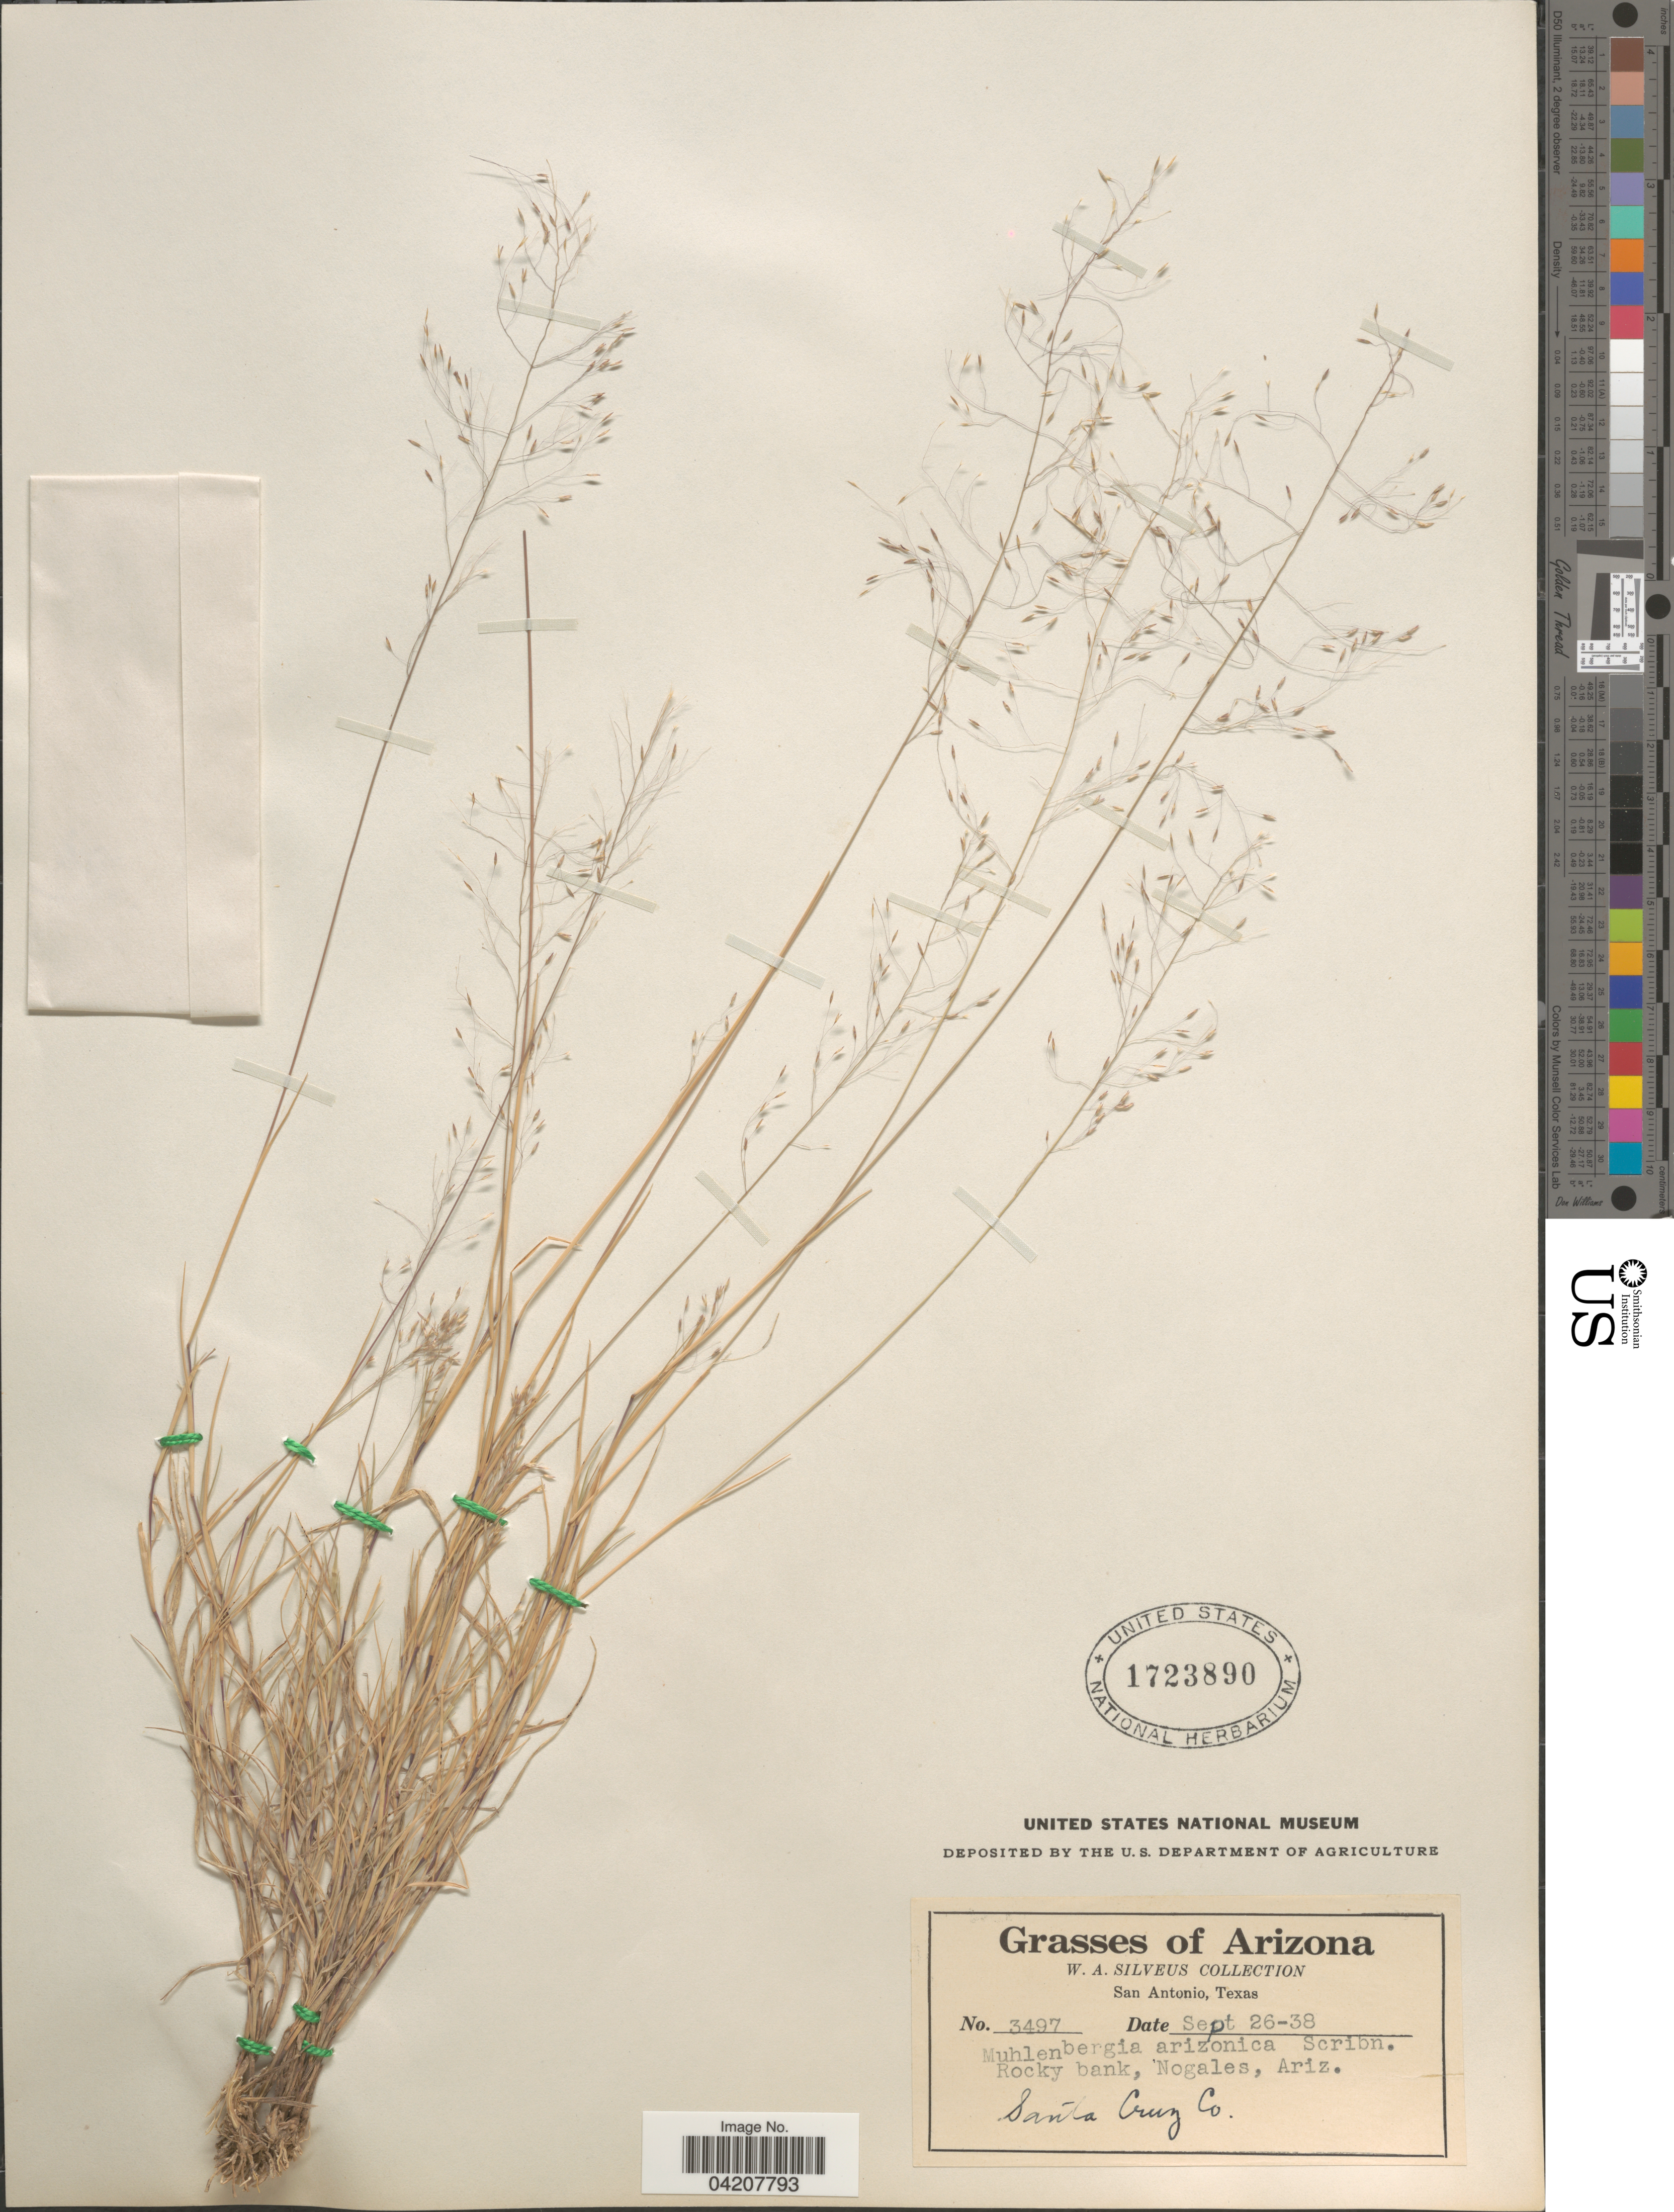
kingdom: Plantae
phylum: Tracheophyta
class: Liliopsida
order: Poales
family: Poaceae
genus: Muhlenbergia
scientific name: Muhlenbergia arizonica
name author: Scribn.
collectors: W. Silveus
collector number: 3497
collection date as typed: Transcribed d/m/y: 26/9/38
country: United States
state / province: Arizona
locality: Rocky bank, Nogales. Santa Cruz Co.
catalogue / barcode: US 1723890